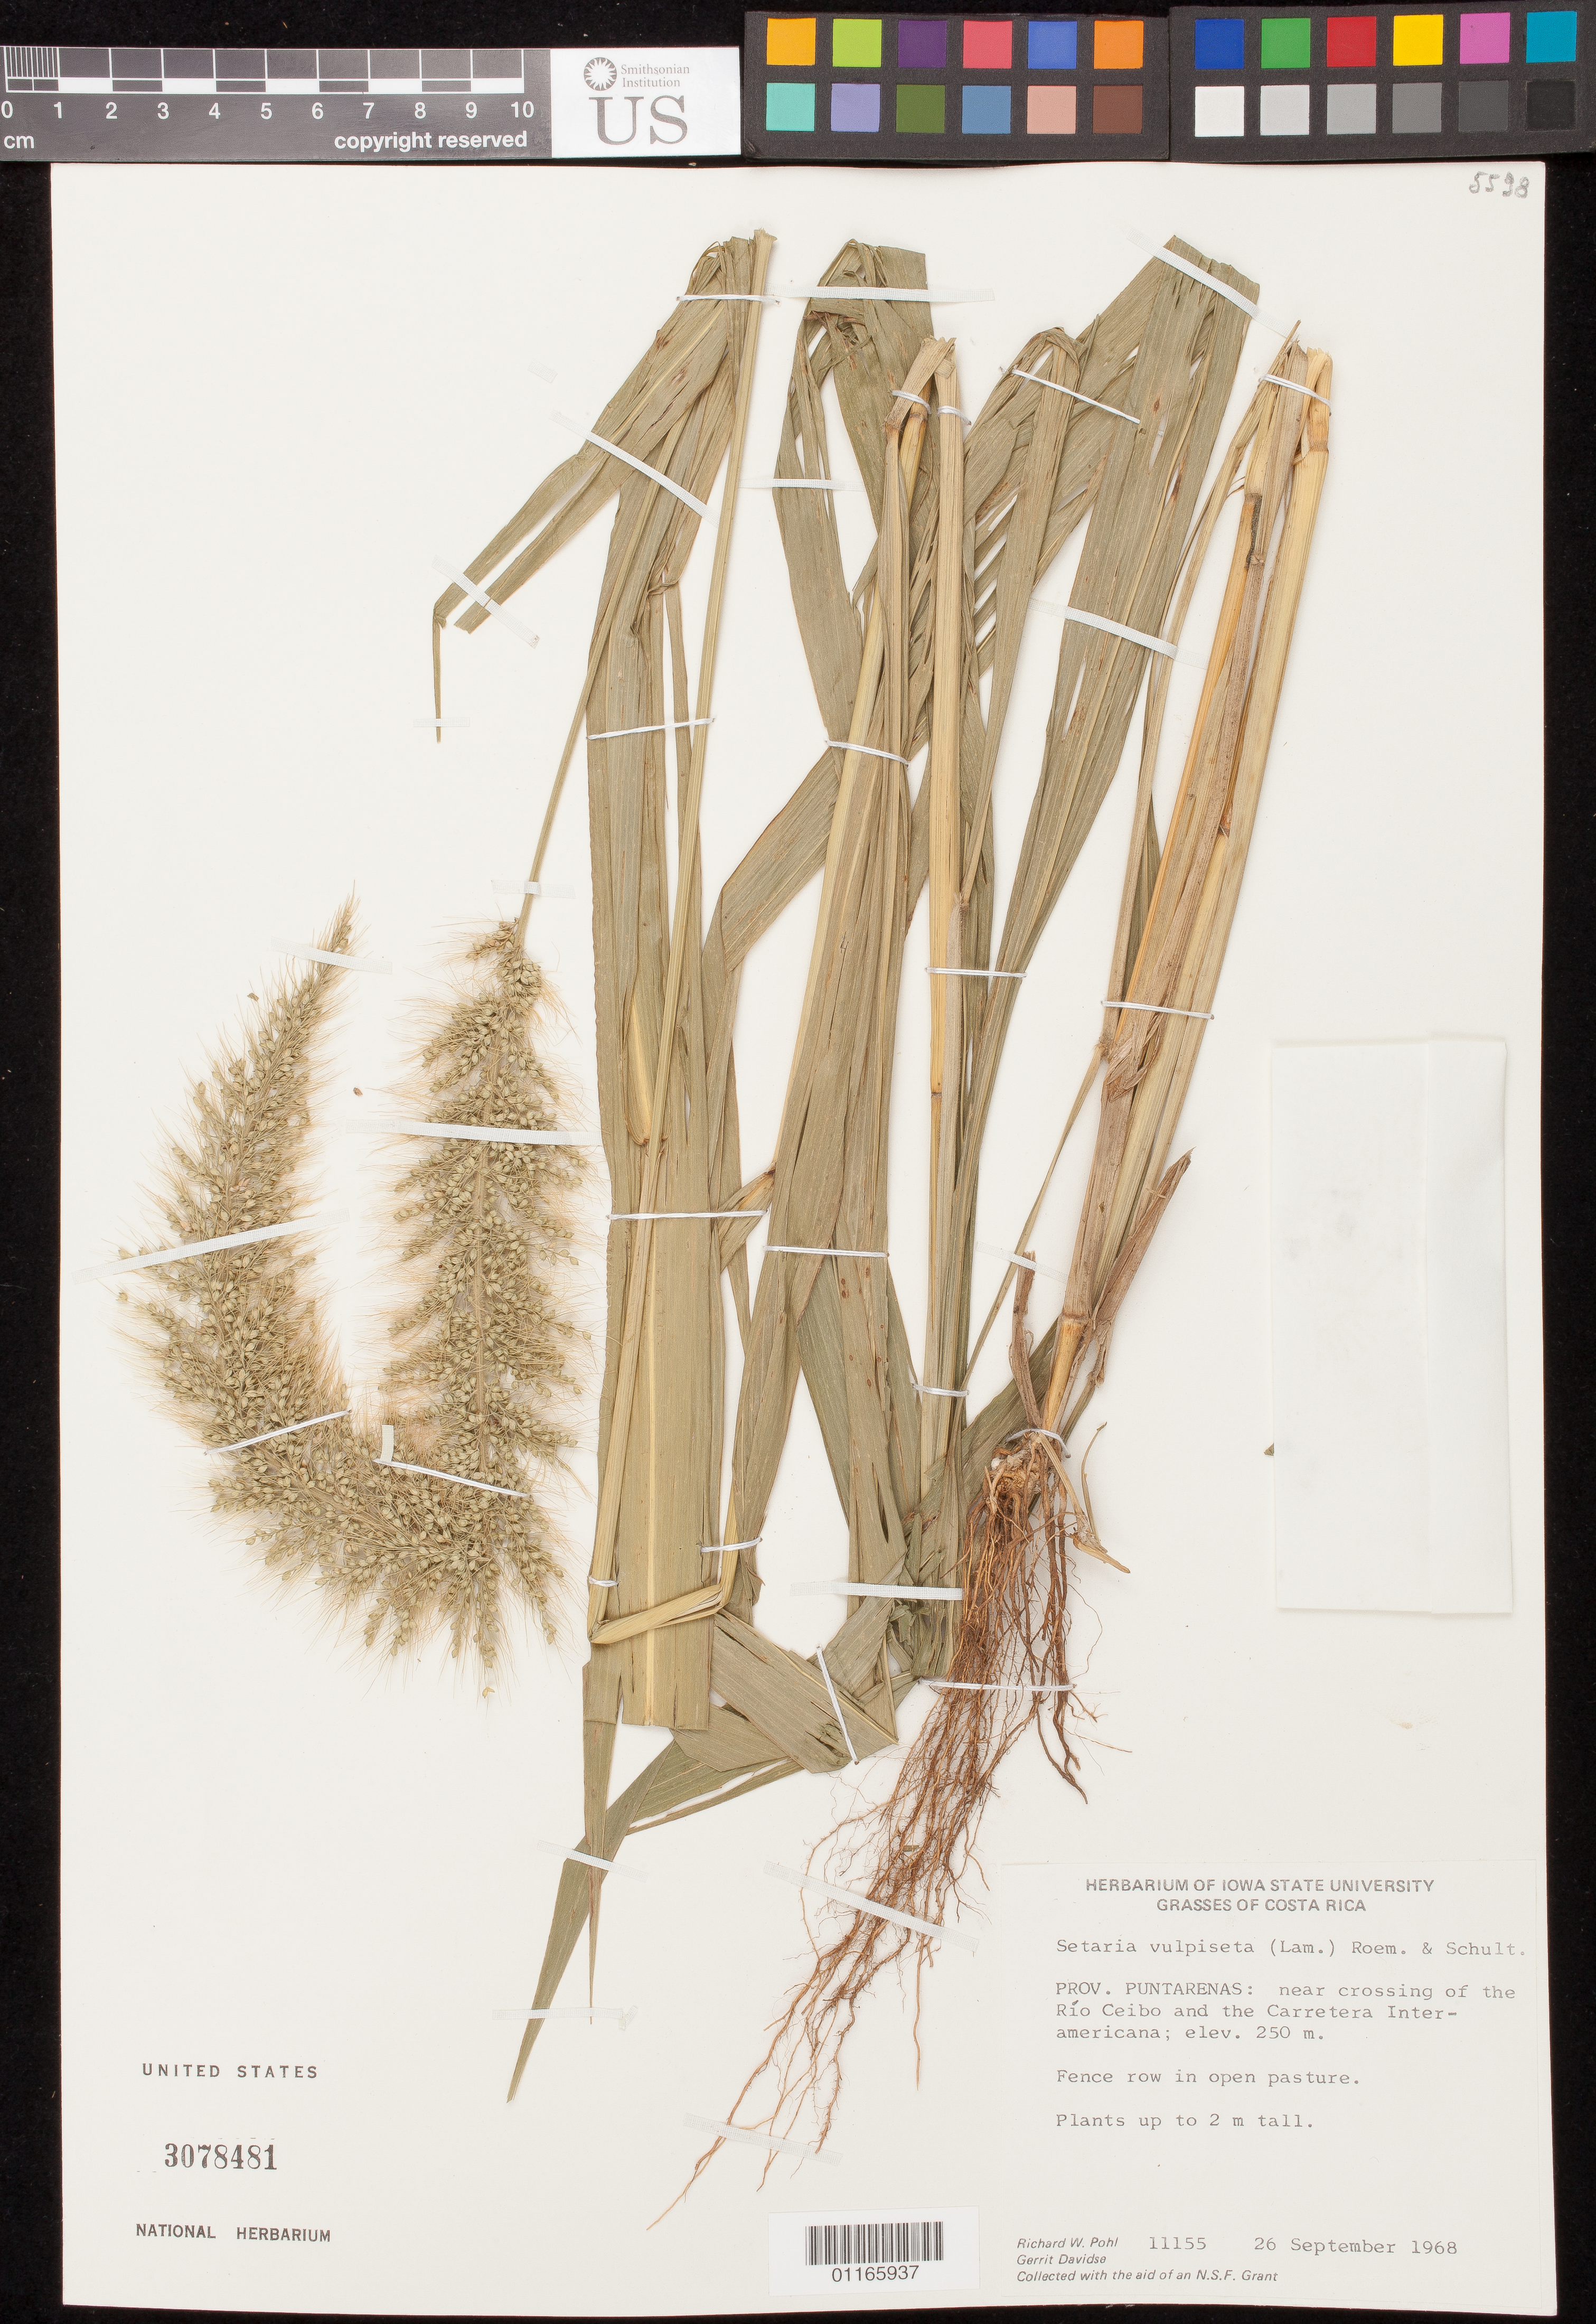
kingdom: Plantae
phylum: Tracheophyta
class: Liliopsida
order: Poales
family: Poaceae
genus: Setaria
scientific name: Setaria vulpiseta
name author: (Lam.) Roem. & Schult.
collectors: R. W. Pohl & G. Davidse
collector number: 11155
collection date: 1968-09-26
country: Costa Rica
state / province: Puntarenas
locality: Near crossing of the Rio Ceibo and the Carretera Interamericana.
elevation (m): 250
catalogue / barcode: US 3078481